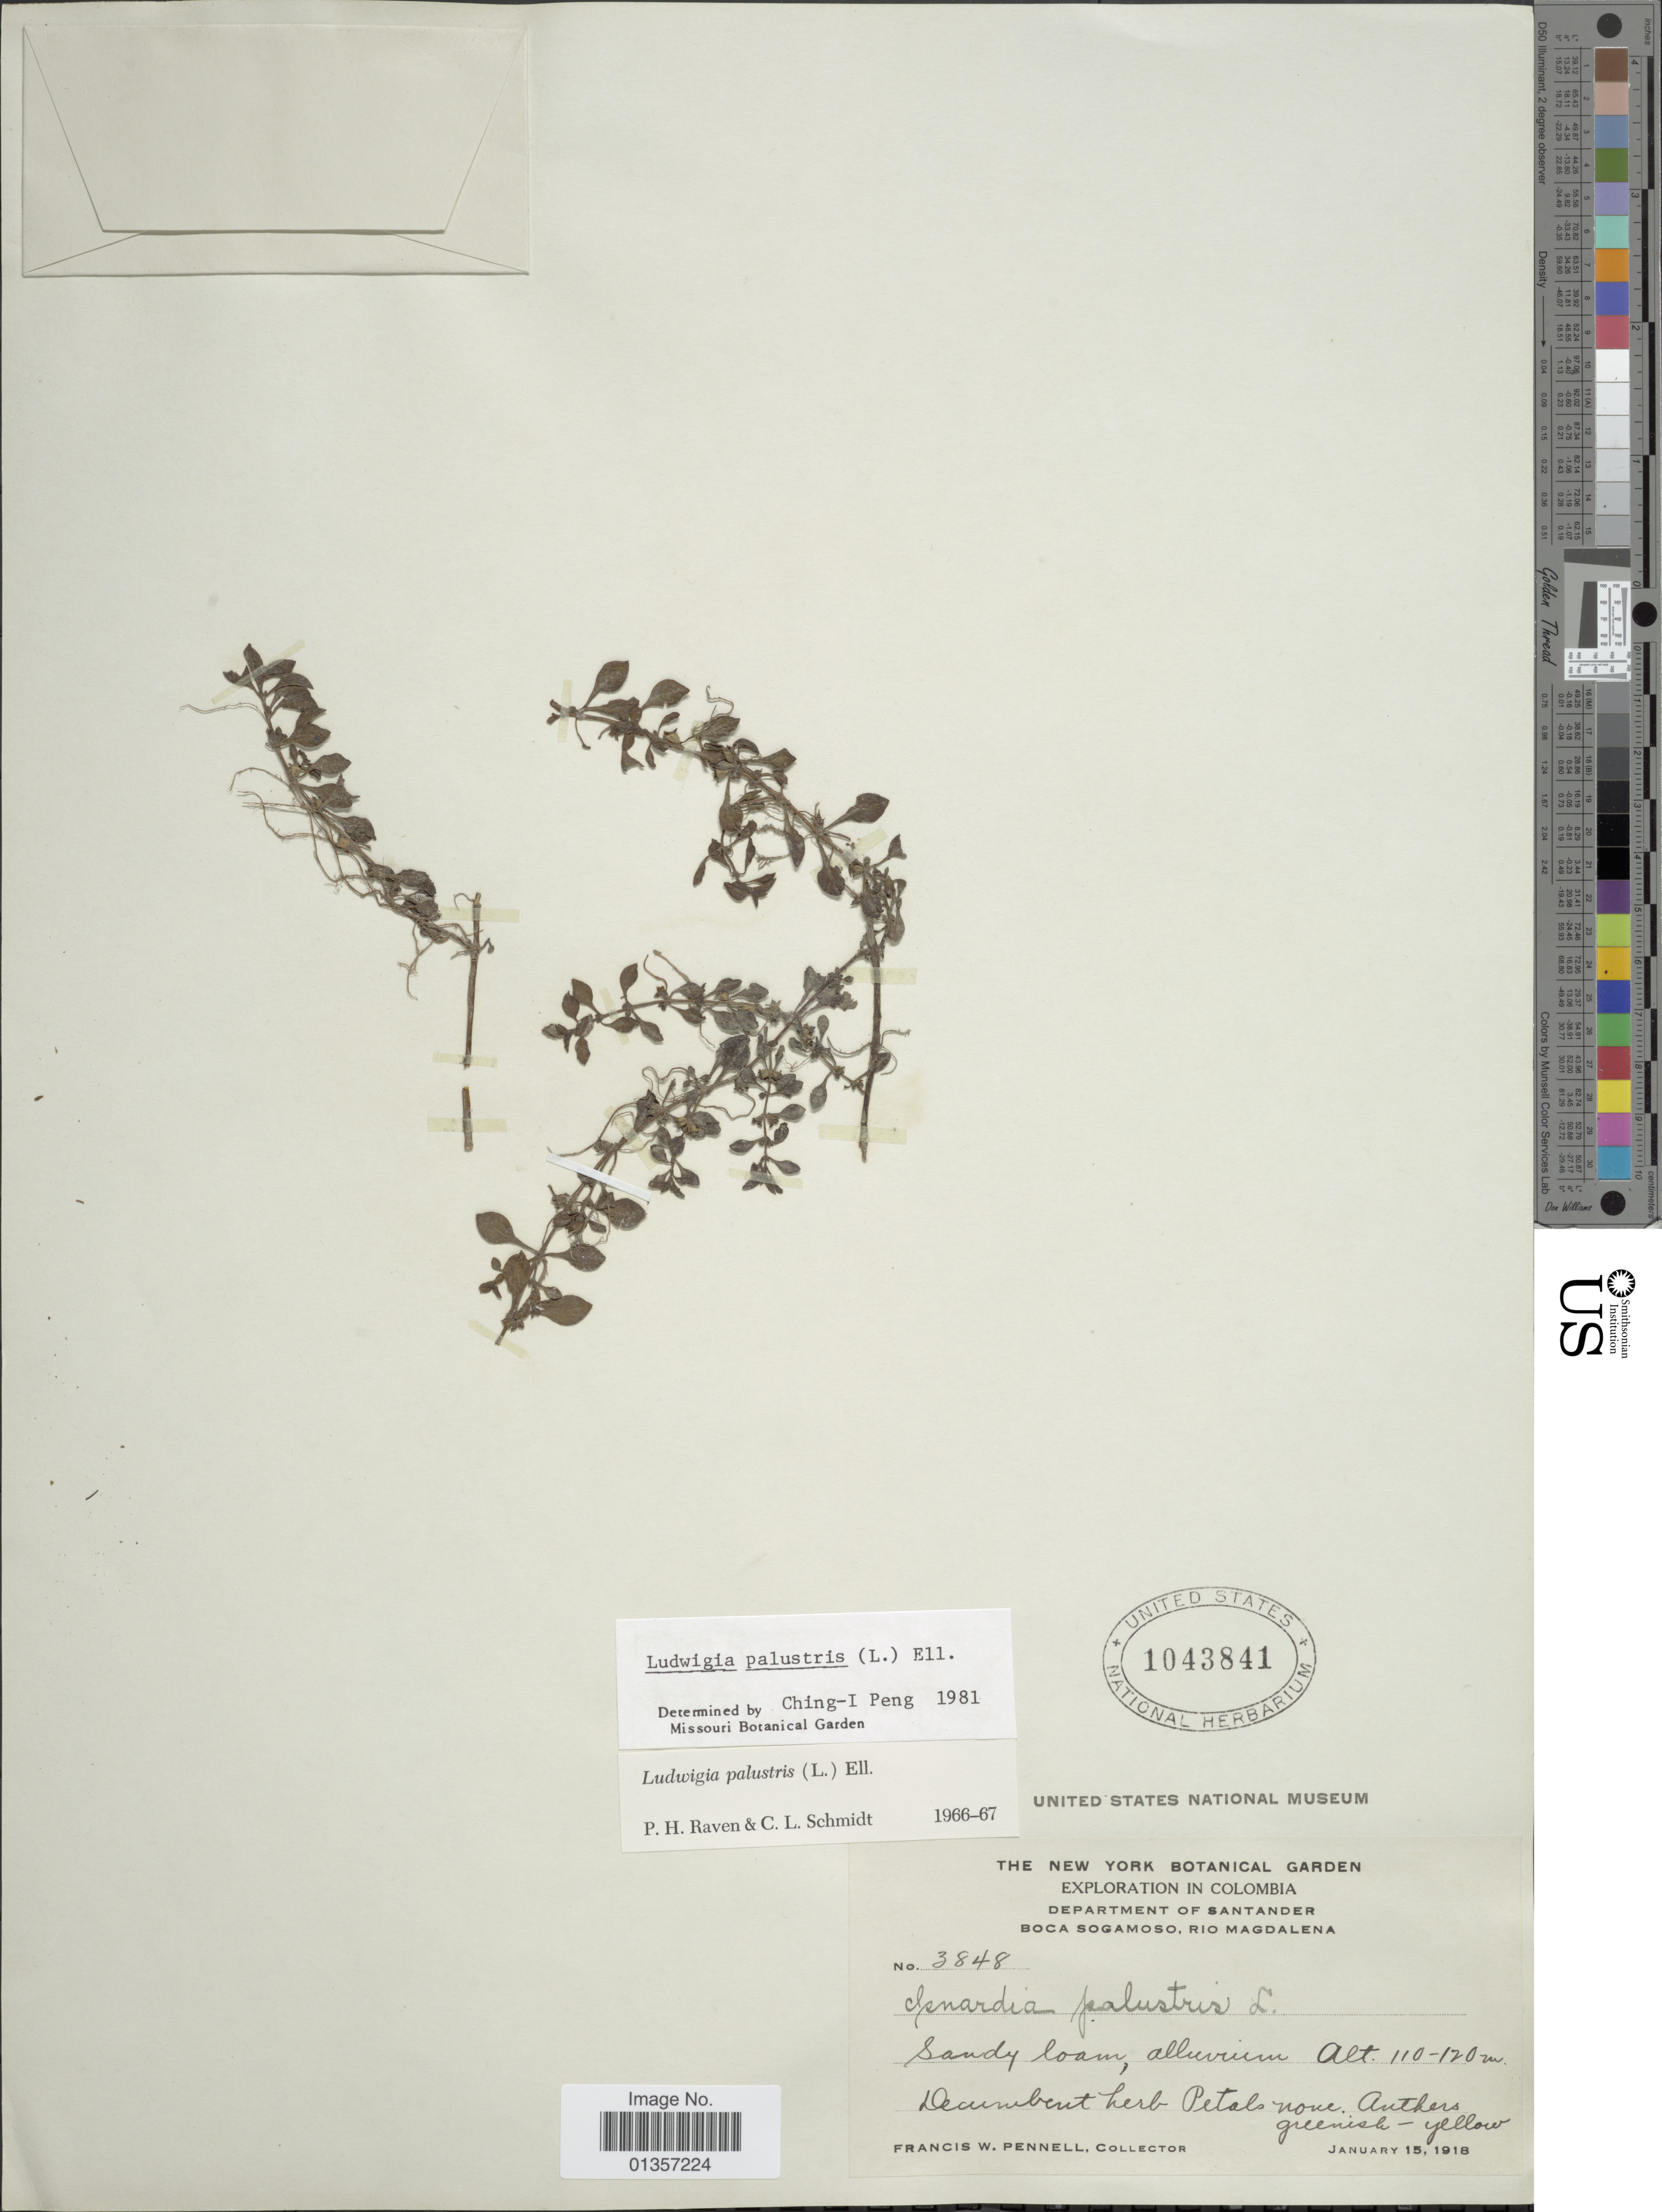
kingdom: Plantae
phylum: Tracheophyta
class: Magnoliopsida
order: Myrtales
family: Onagraceae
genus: Ludwigia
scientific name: Ludwigia palustris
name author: (L.) Elliott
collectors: F. W. Pennell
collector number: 3848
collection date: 1918-01-15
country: Colombia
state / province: Santander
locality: Boca Sogamoso, Rio Magdalena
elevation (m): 110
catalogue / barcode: US 1043841